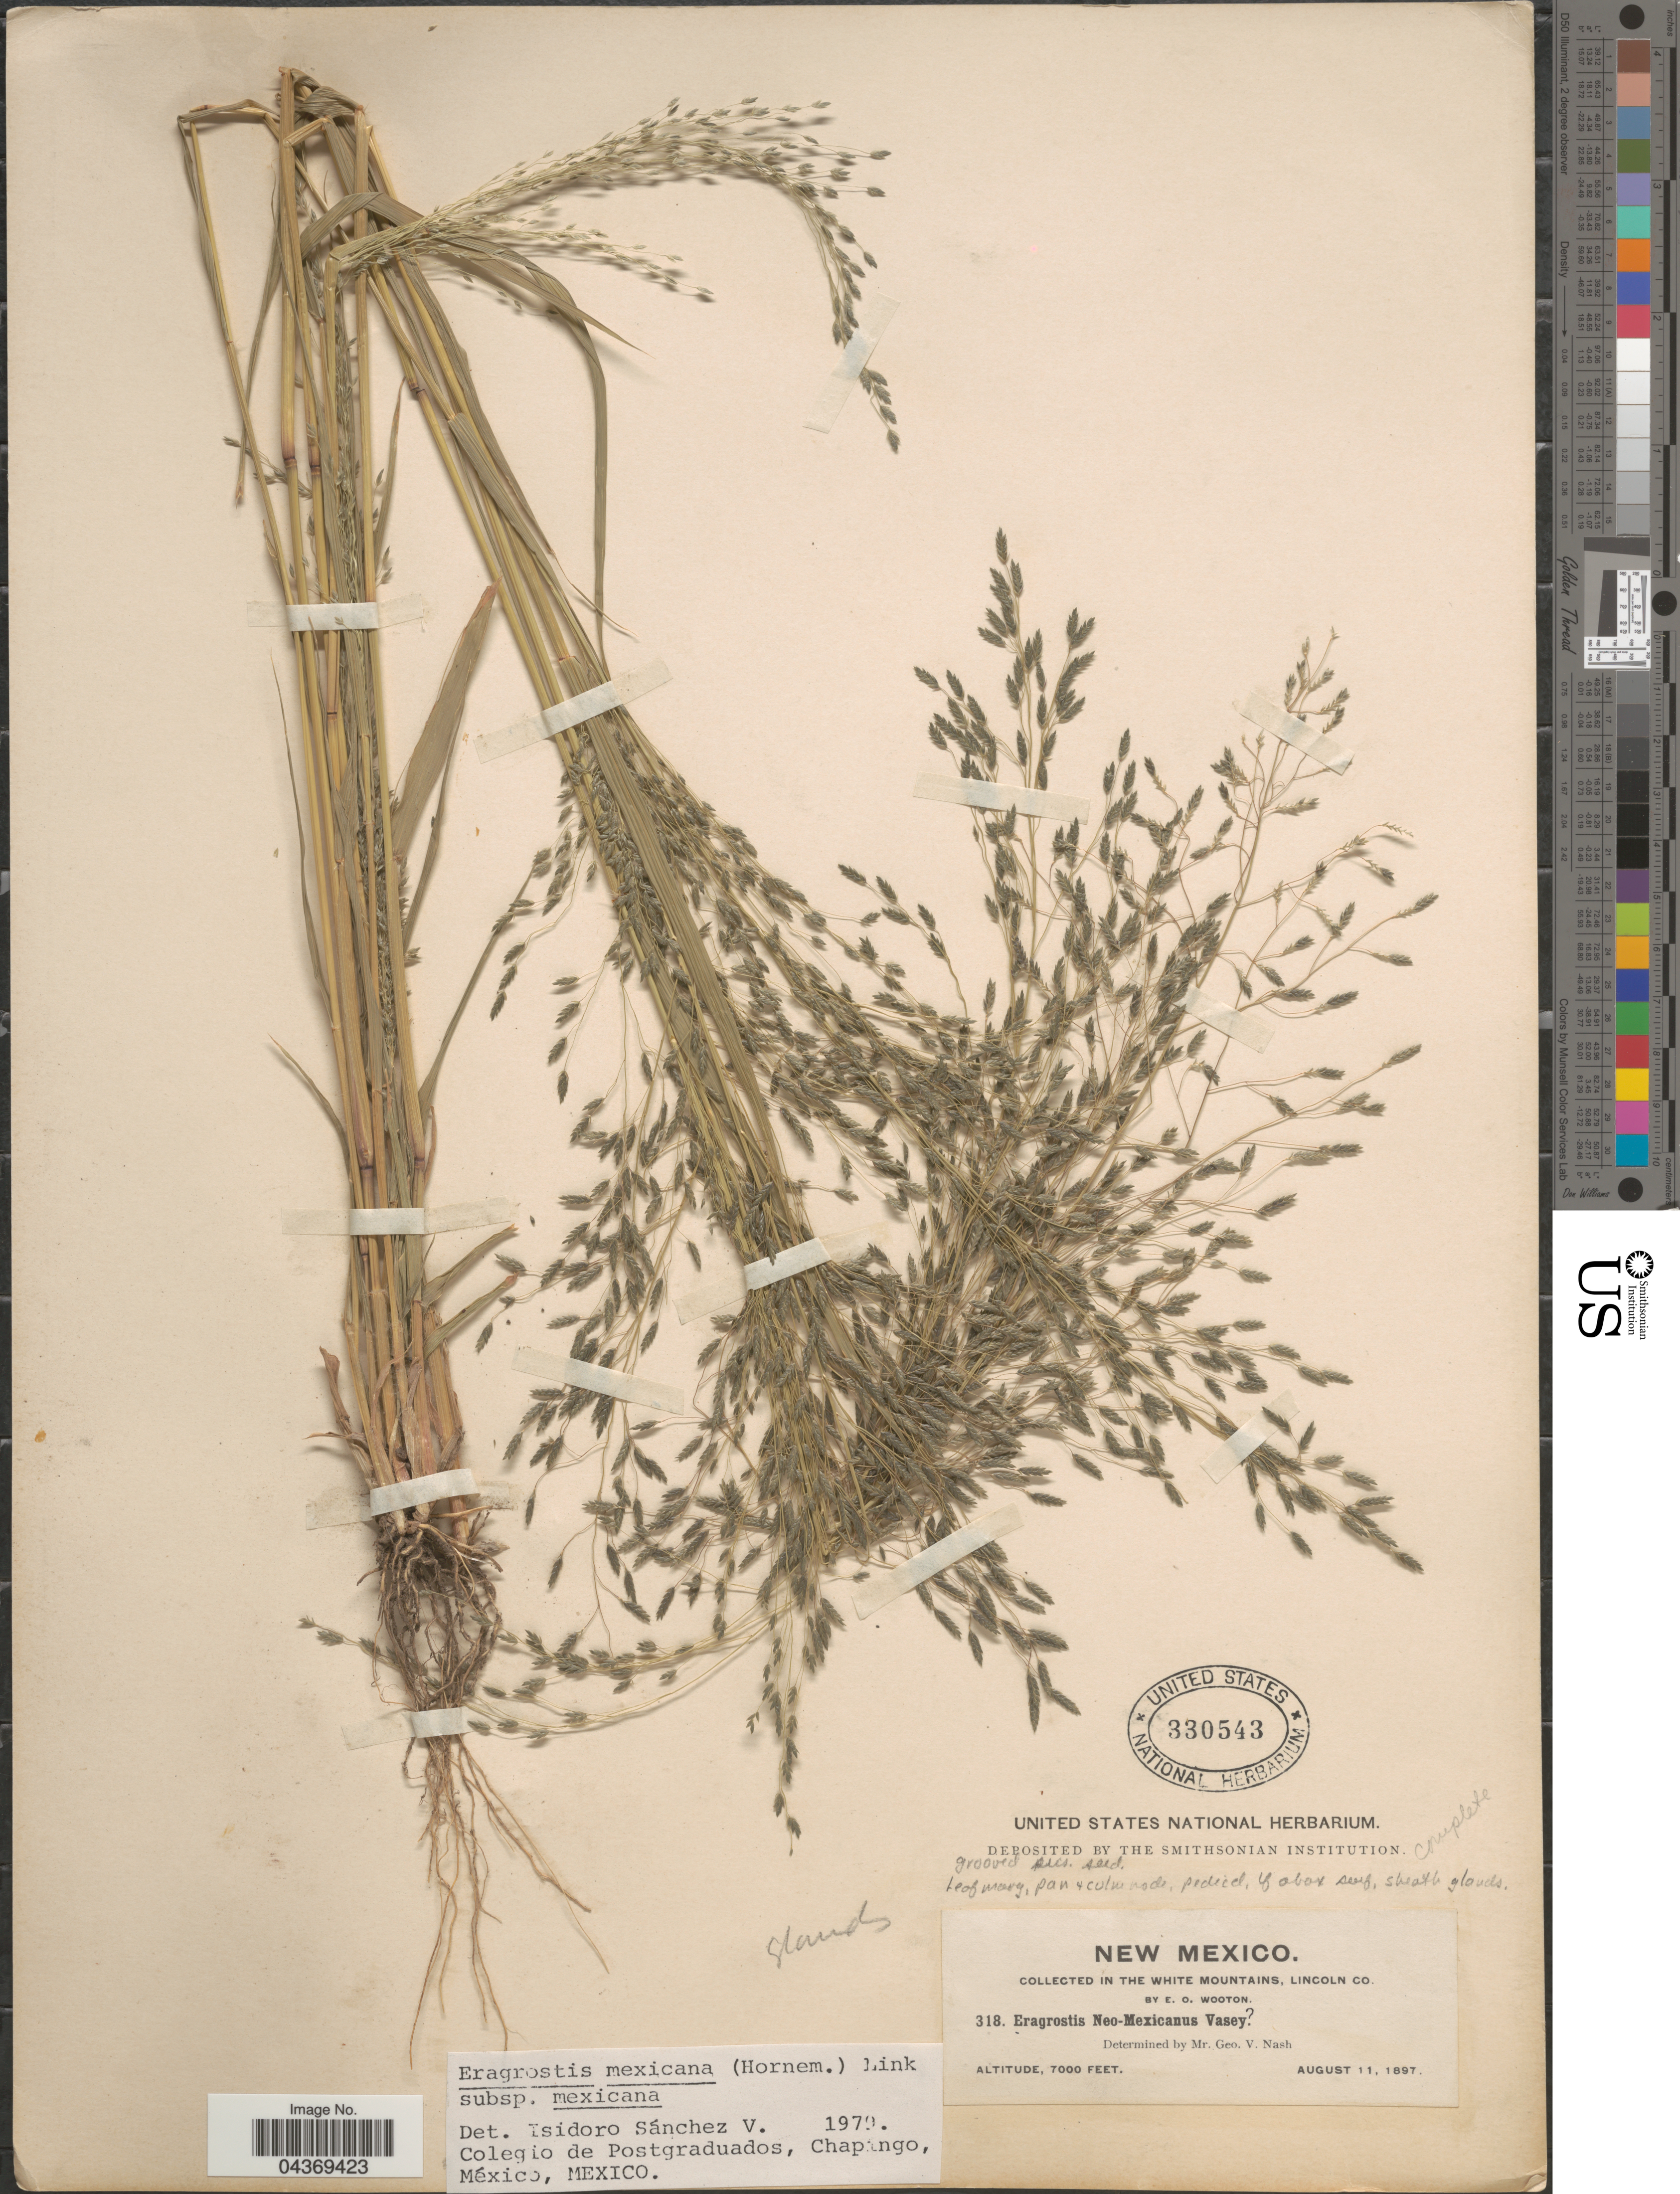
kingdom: Plantae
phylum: Tracheophyta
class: Liliopsida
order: Poales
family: Poaceae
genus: Eragrostis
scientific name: Eragrostis mexicana subsp. mexicana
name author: (Hornem.) Link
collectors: E. O. Wooton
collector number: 318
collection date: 1897-08-11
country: United States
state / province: New Mexico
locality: In the White Mountains, Lincoln Co.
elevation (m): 2134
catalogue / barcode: US 330543